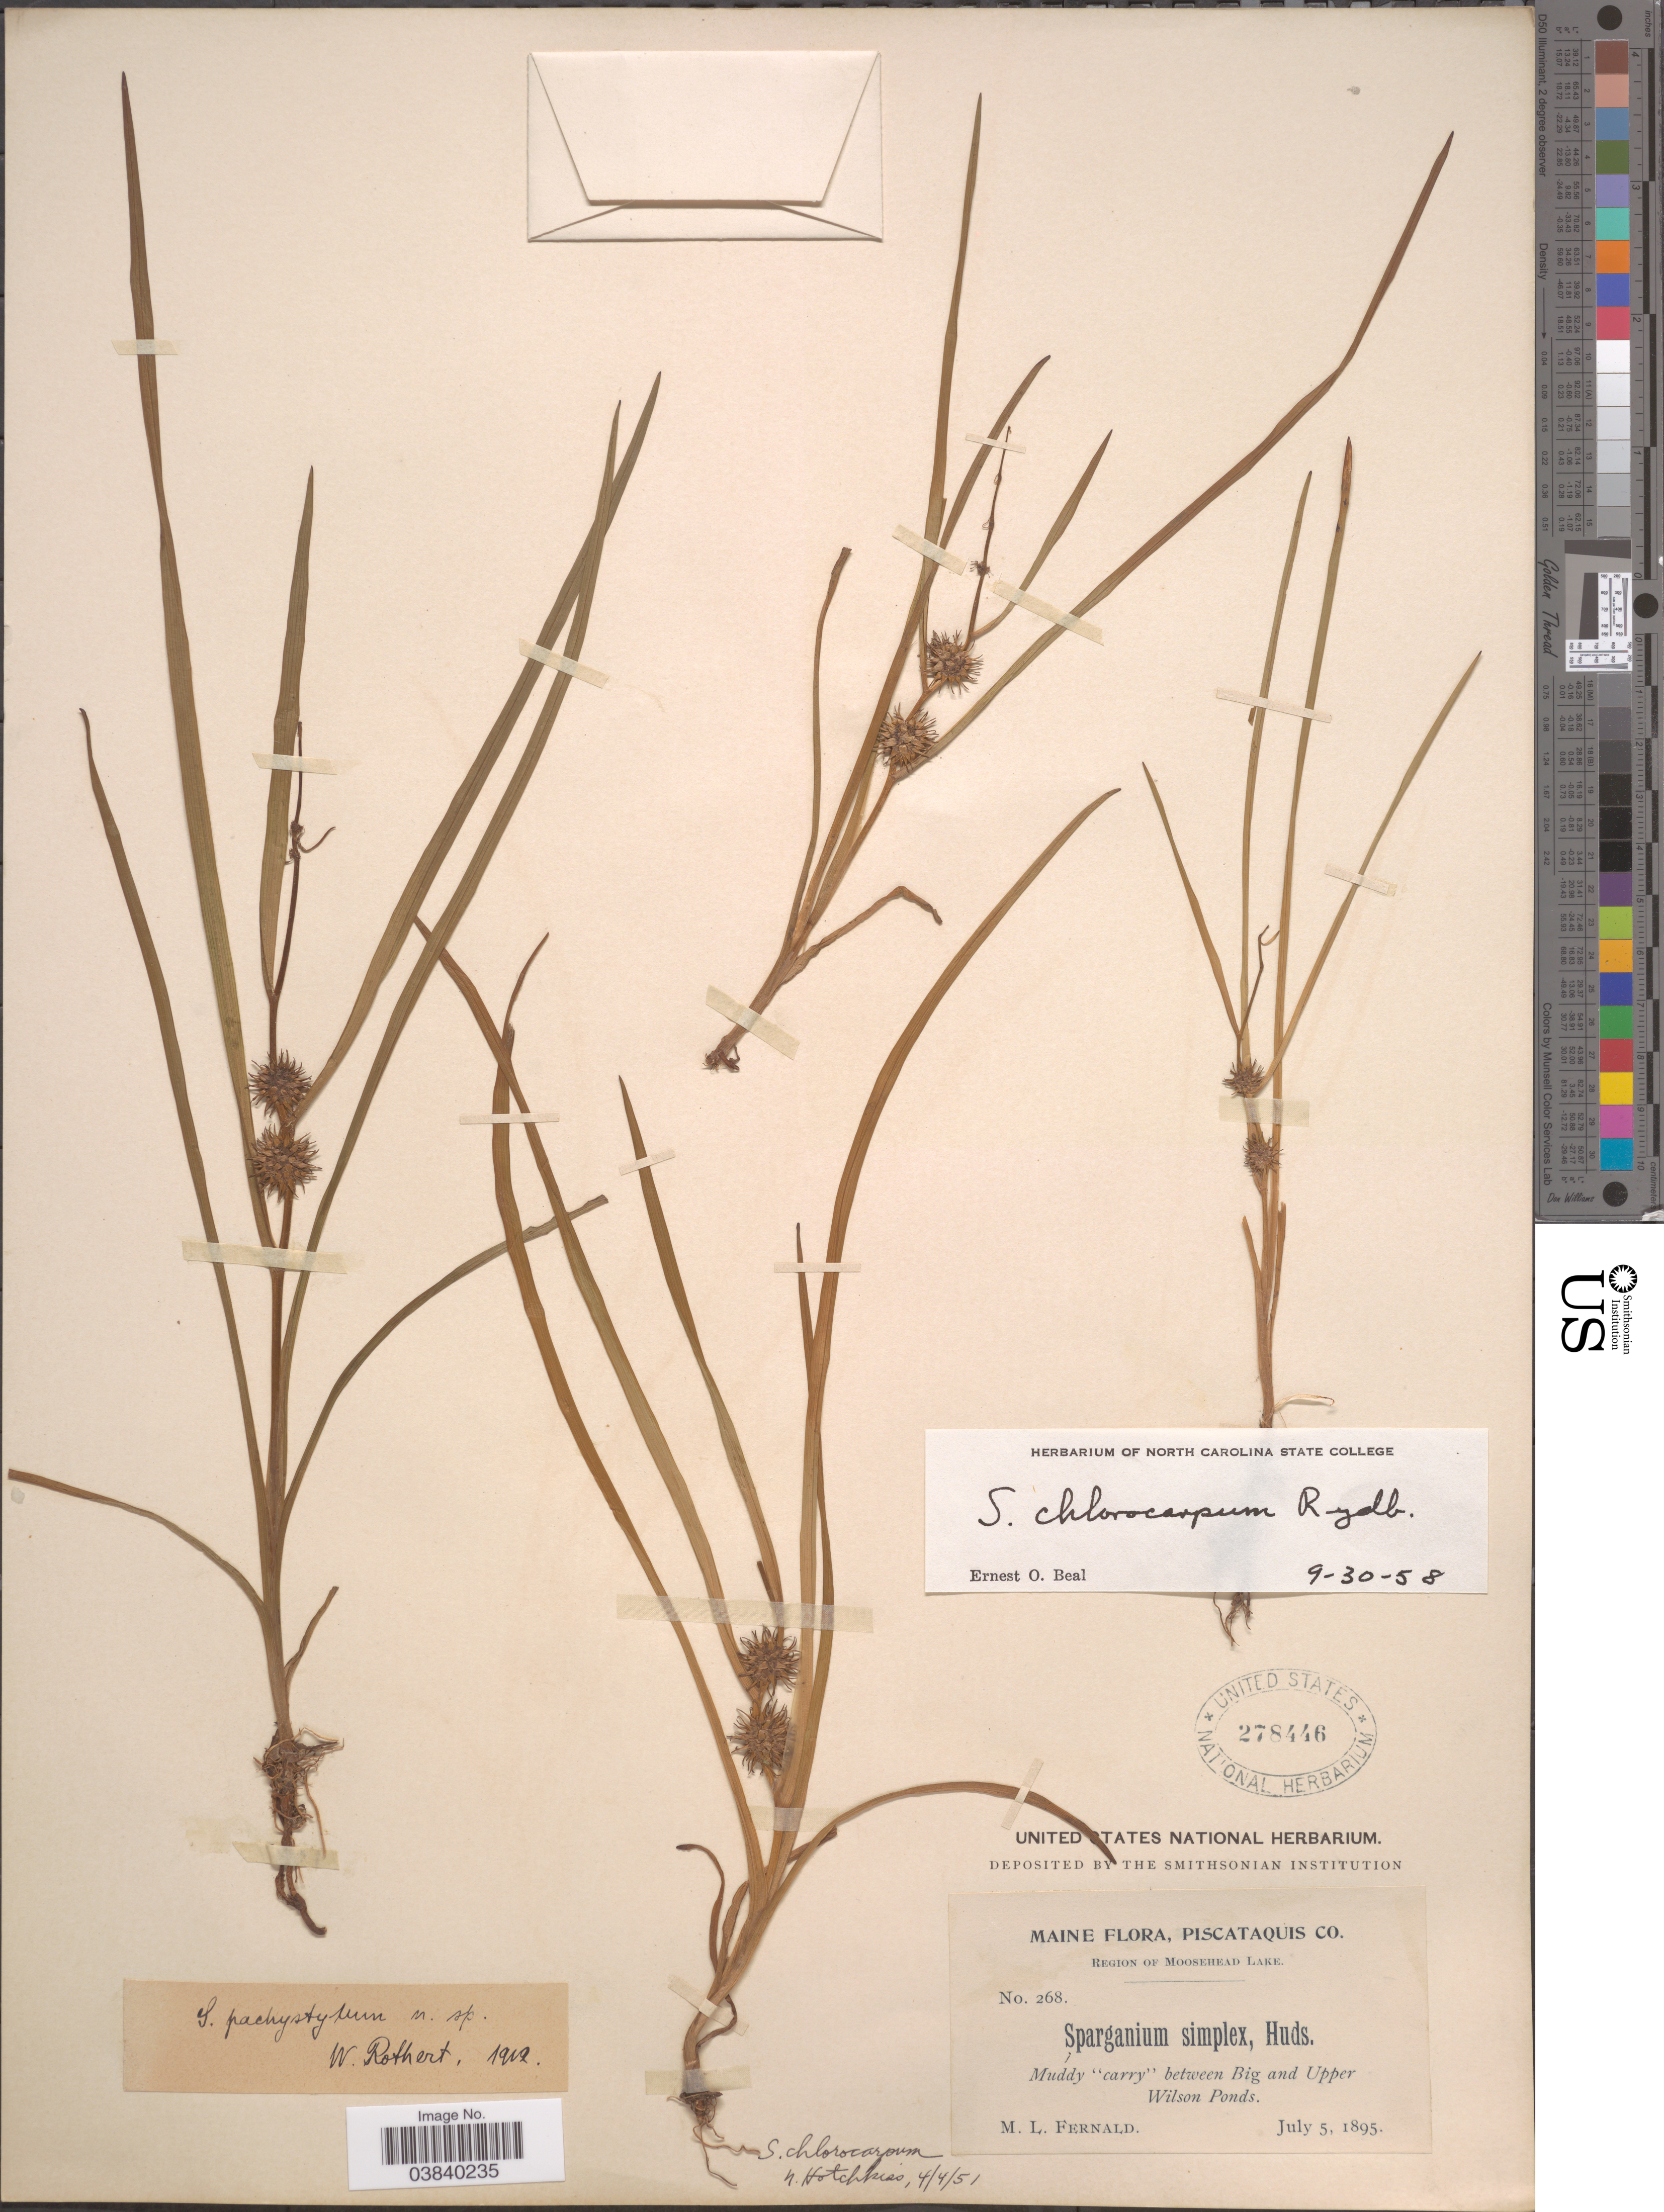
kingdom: Plantae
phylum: Tracheophyta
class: Liliopsida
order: Poales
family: Typhaceae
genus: Sparganium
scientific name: Sparganium chlorocarpum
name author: Rydb.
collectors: M. L. Fernald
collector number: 268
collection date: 1895-07-05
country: United States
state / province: Maine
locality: Piscataquis Co. Region of Moosehead Lake. Muddy "carry" between Big and Upper Wilson Ponds.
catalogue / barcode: US 278446